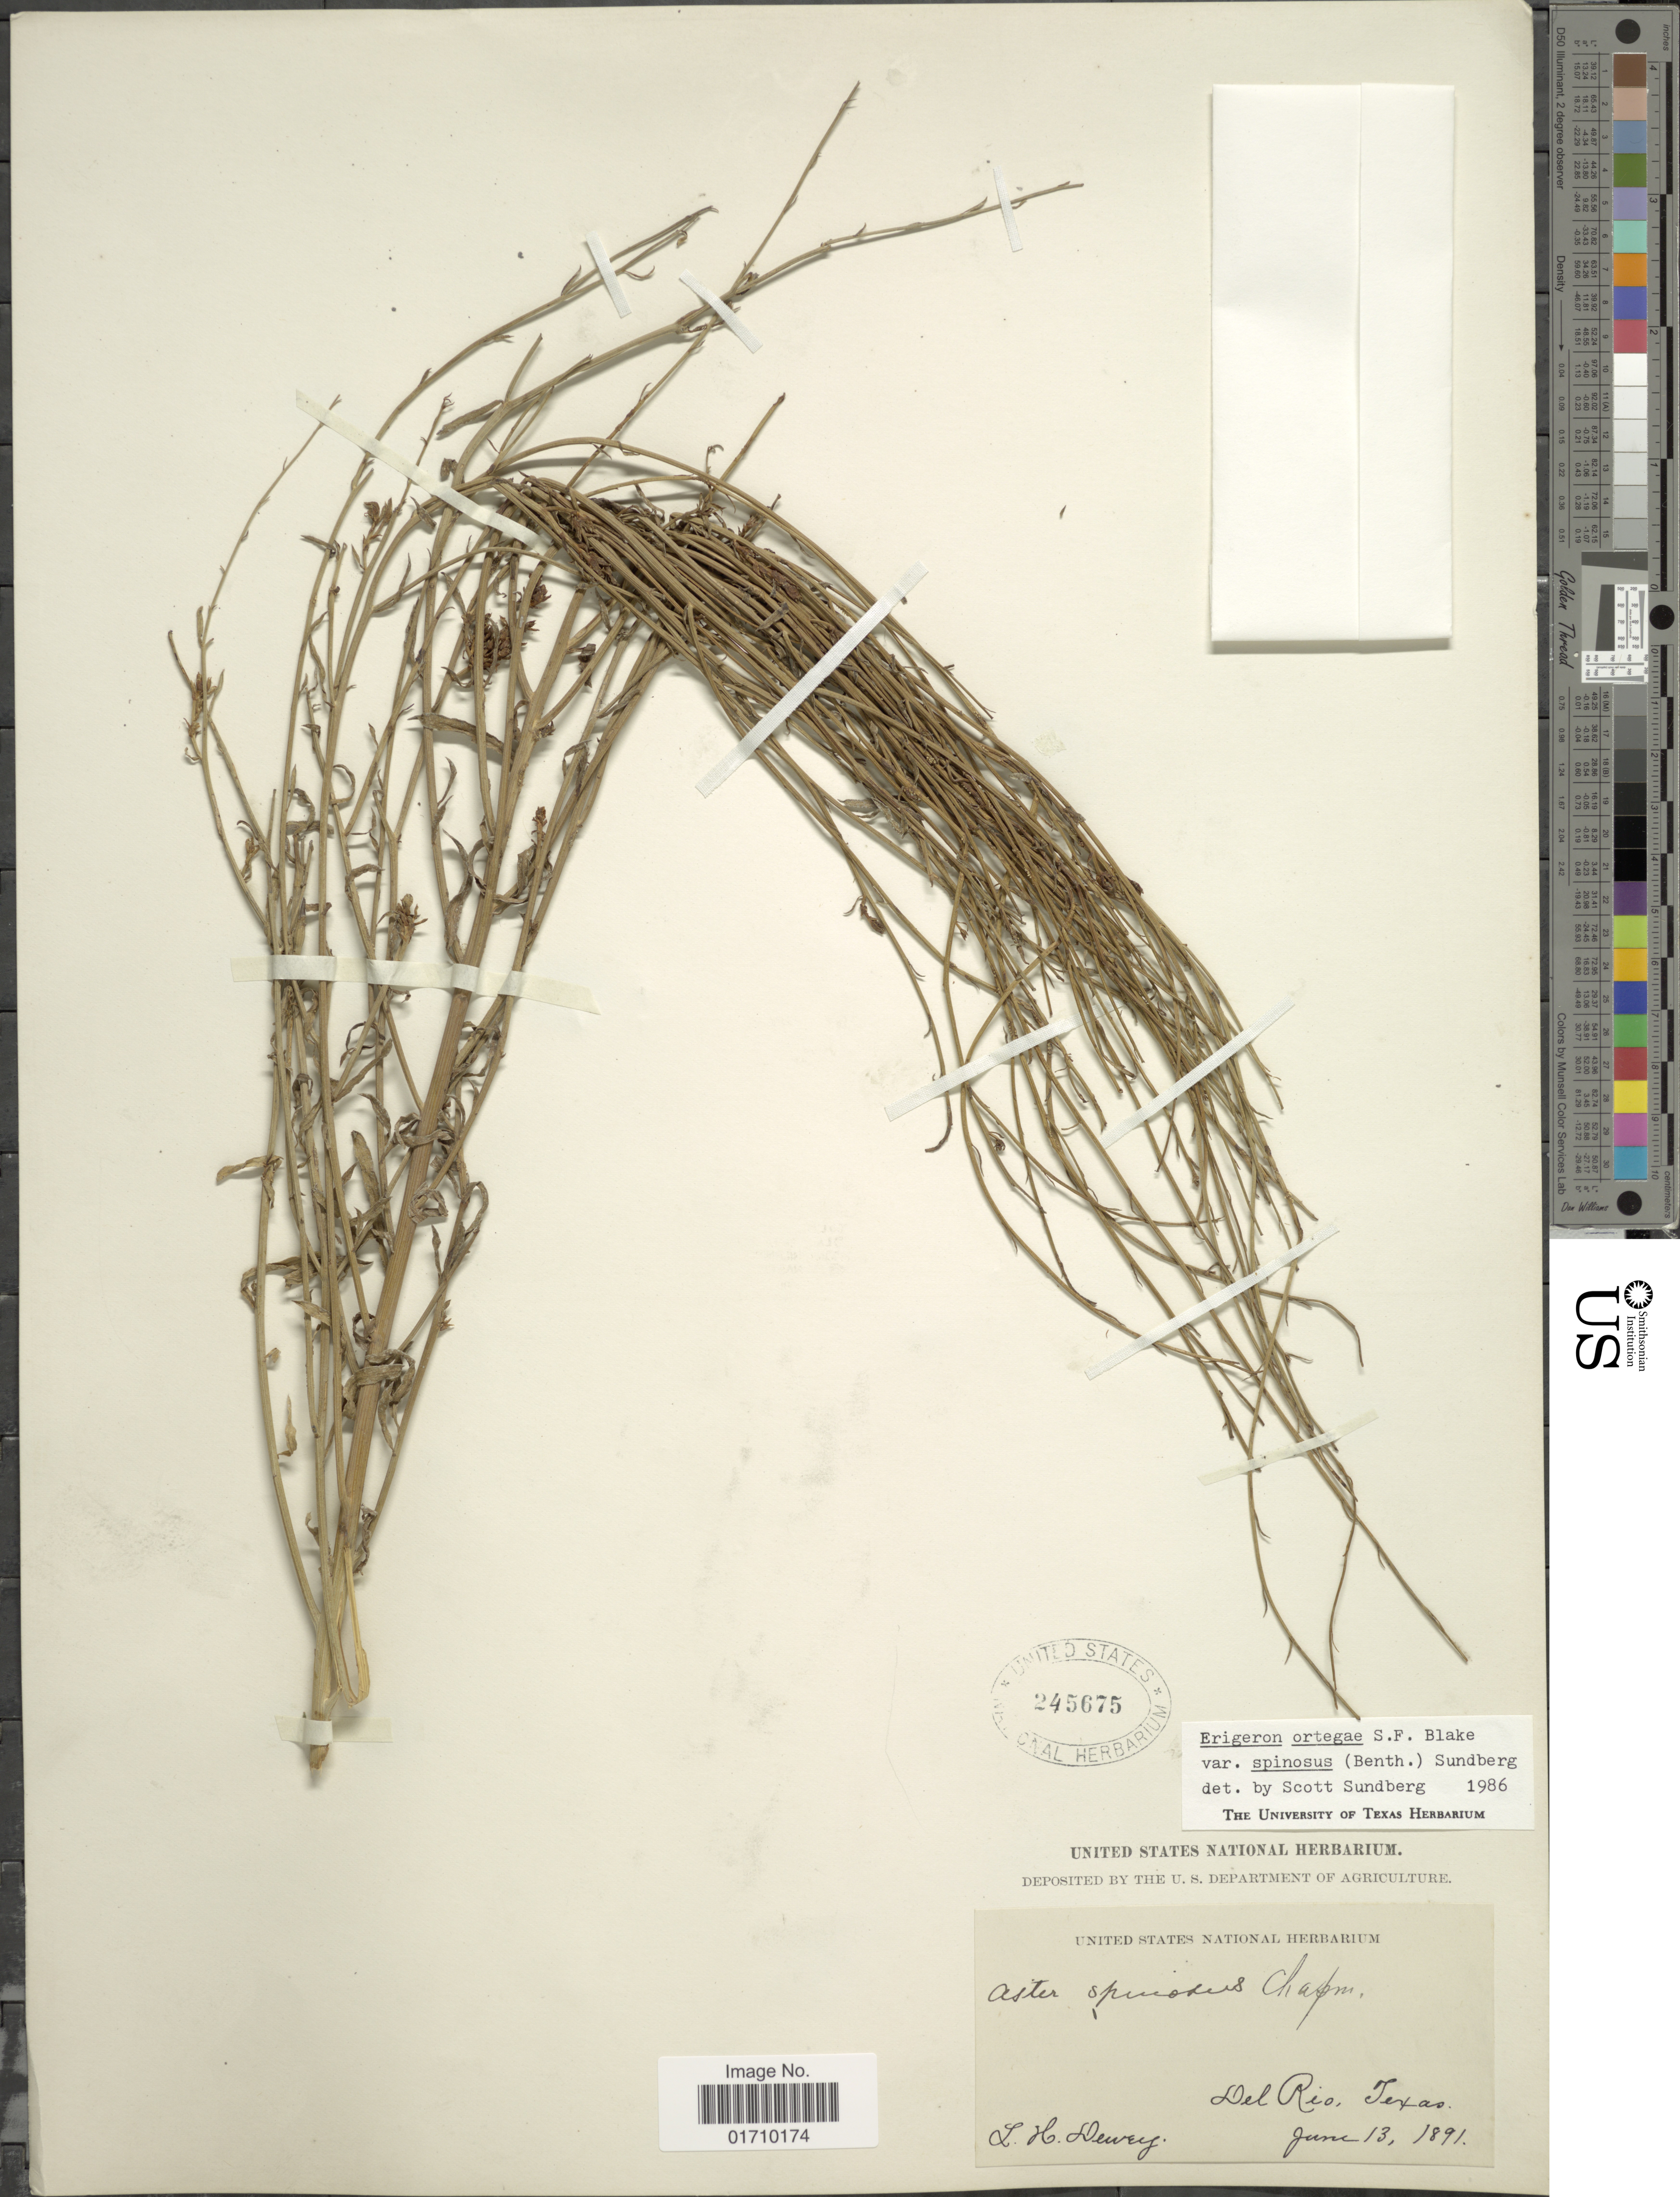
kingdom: Plantae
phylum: Tracheophyta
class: Magnoliopsida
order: Asterales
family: Asteraceae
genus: Chloracantha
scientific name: Chloracantha spinosa var. spinosa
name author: (Benth.) G.L. Nesom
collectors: L. H. Dewey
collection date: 1891-06-13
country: United States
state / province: Texas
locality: Del Rio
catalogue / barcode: US 245675